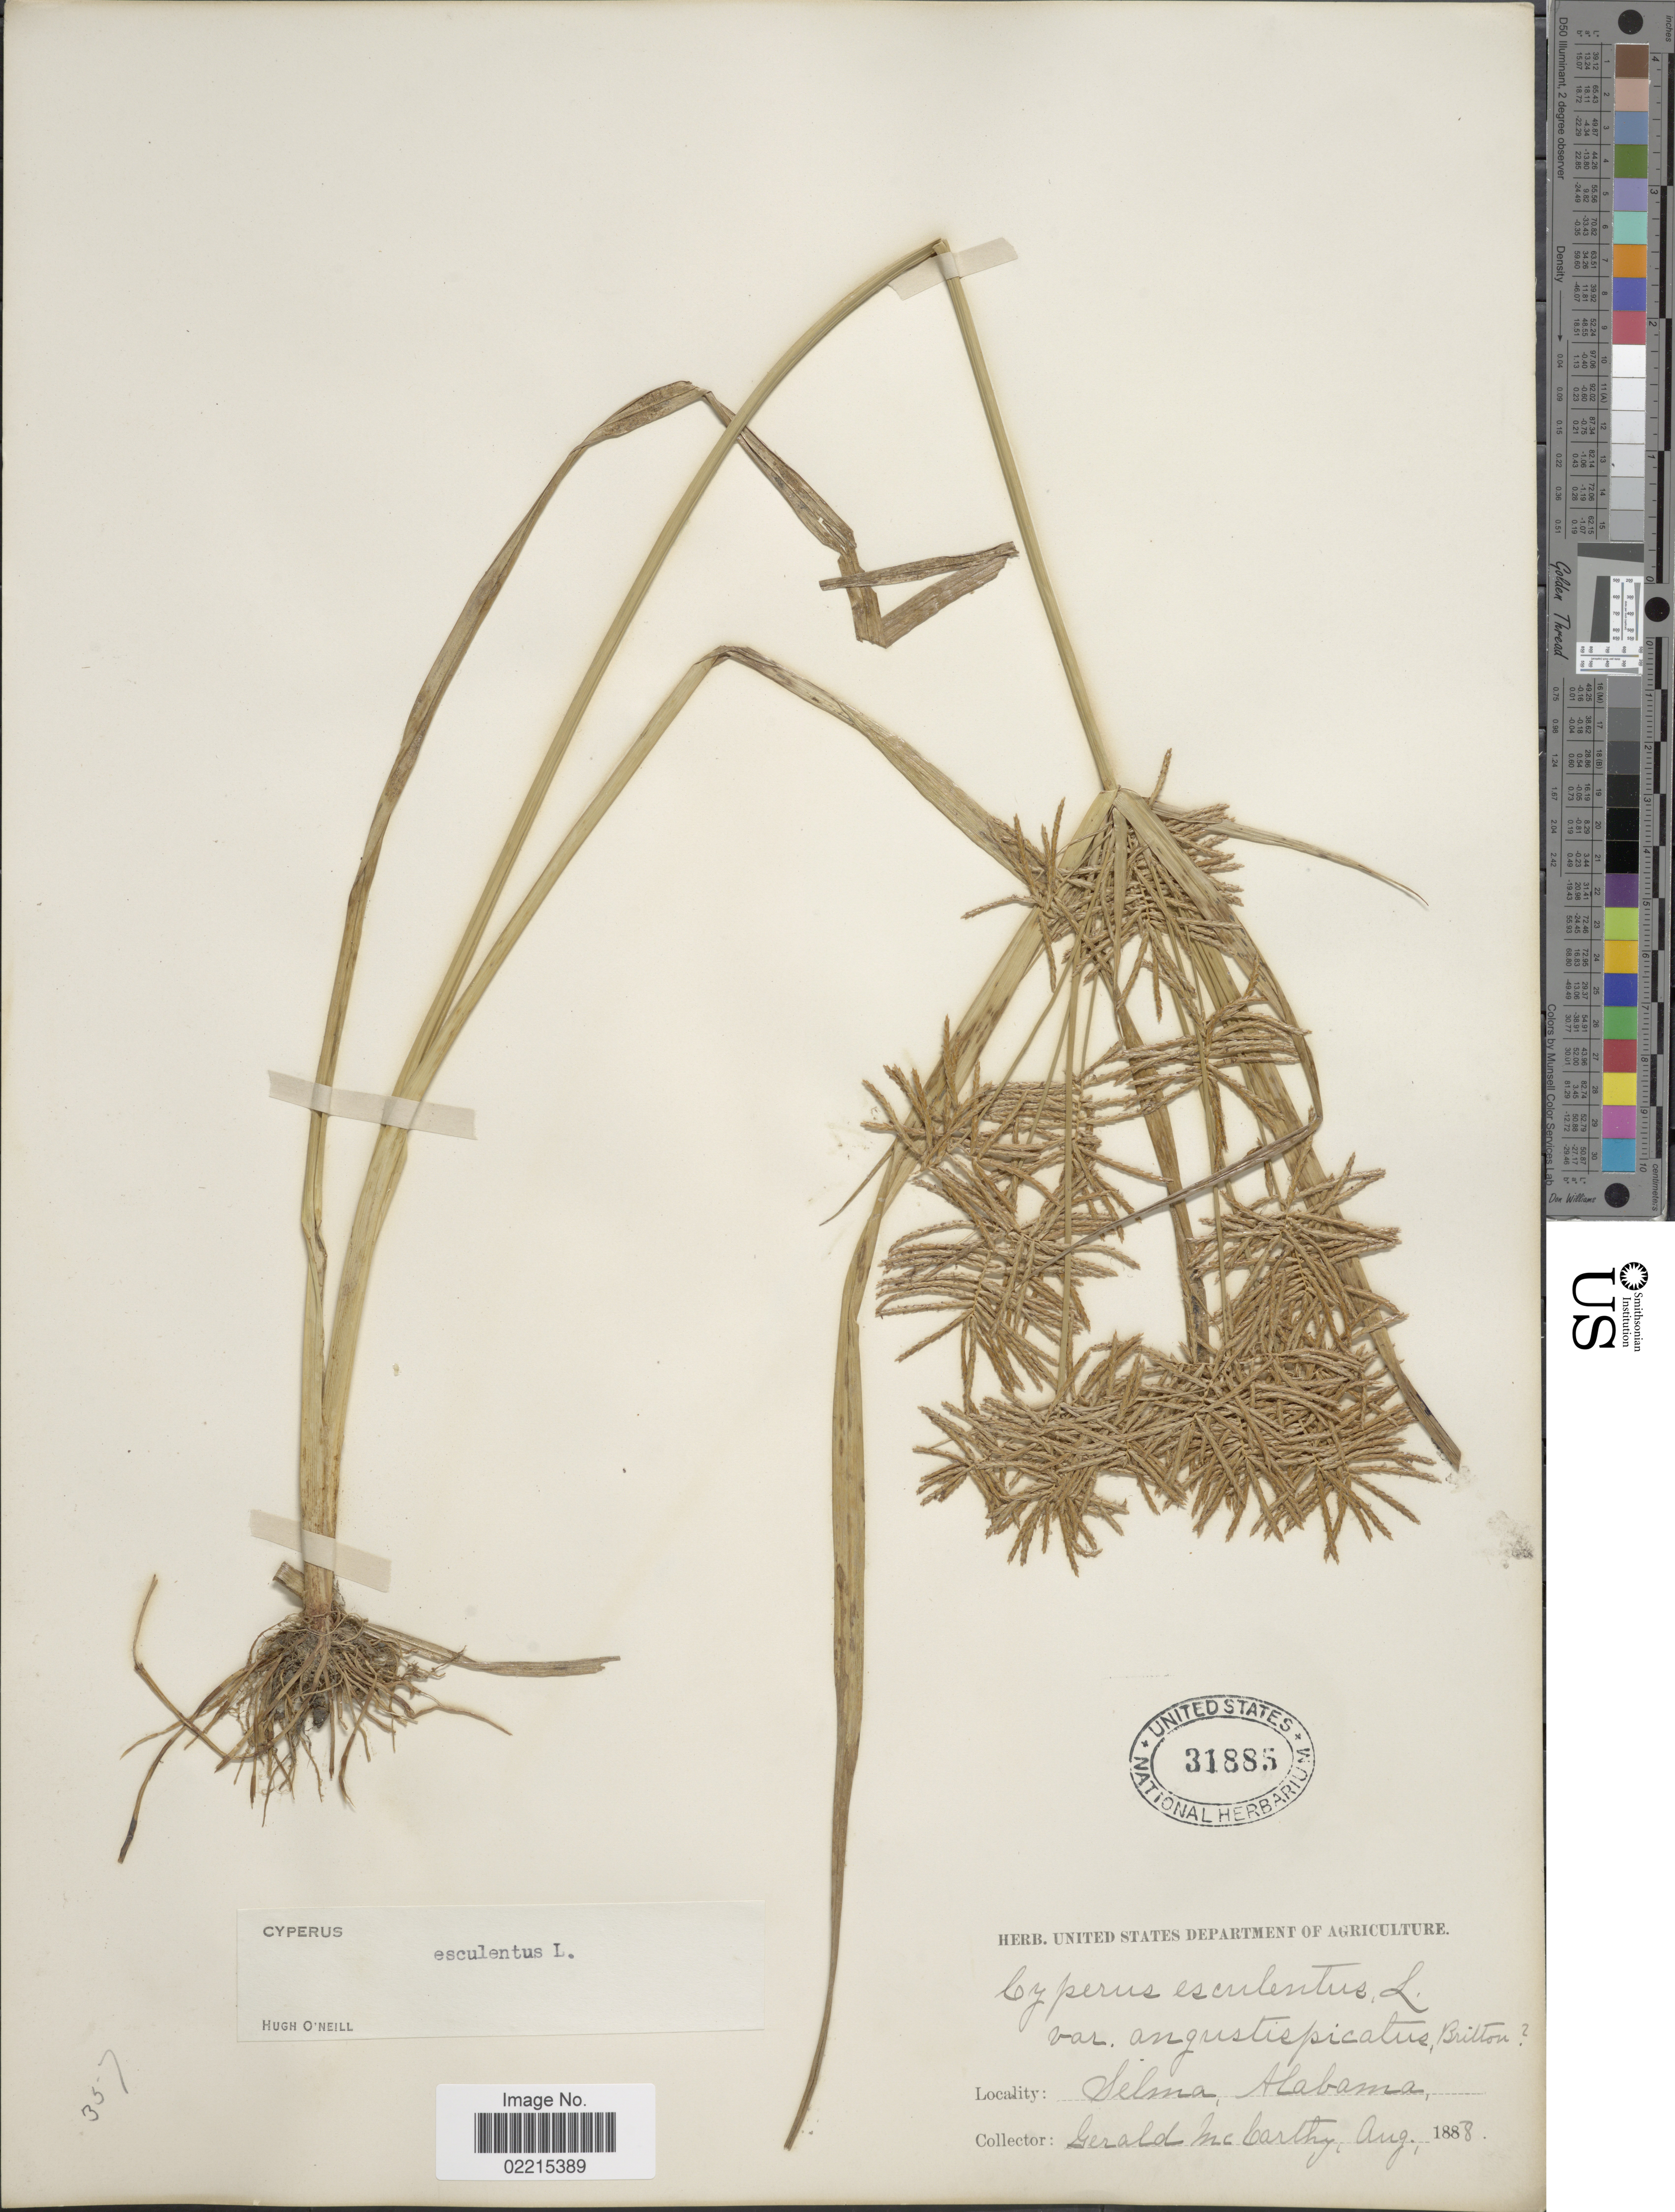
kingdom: Plantae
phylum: Tracheophyta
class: Liliopsida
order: Poales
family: Cyperaceae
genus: Cyperus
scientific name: Cyperus esculentus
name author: L.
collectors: M. McCarthy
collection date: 1888-08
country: United States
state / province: Alabama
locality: Selma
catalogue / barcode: US 31885